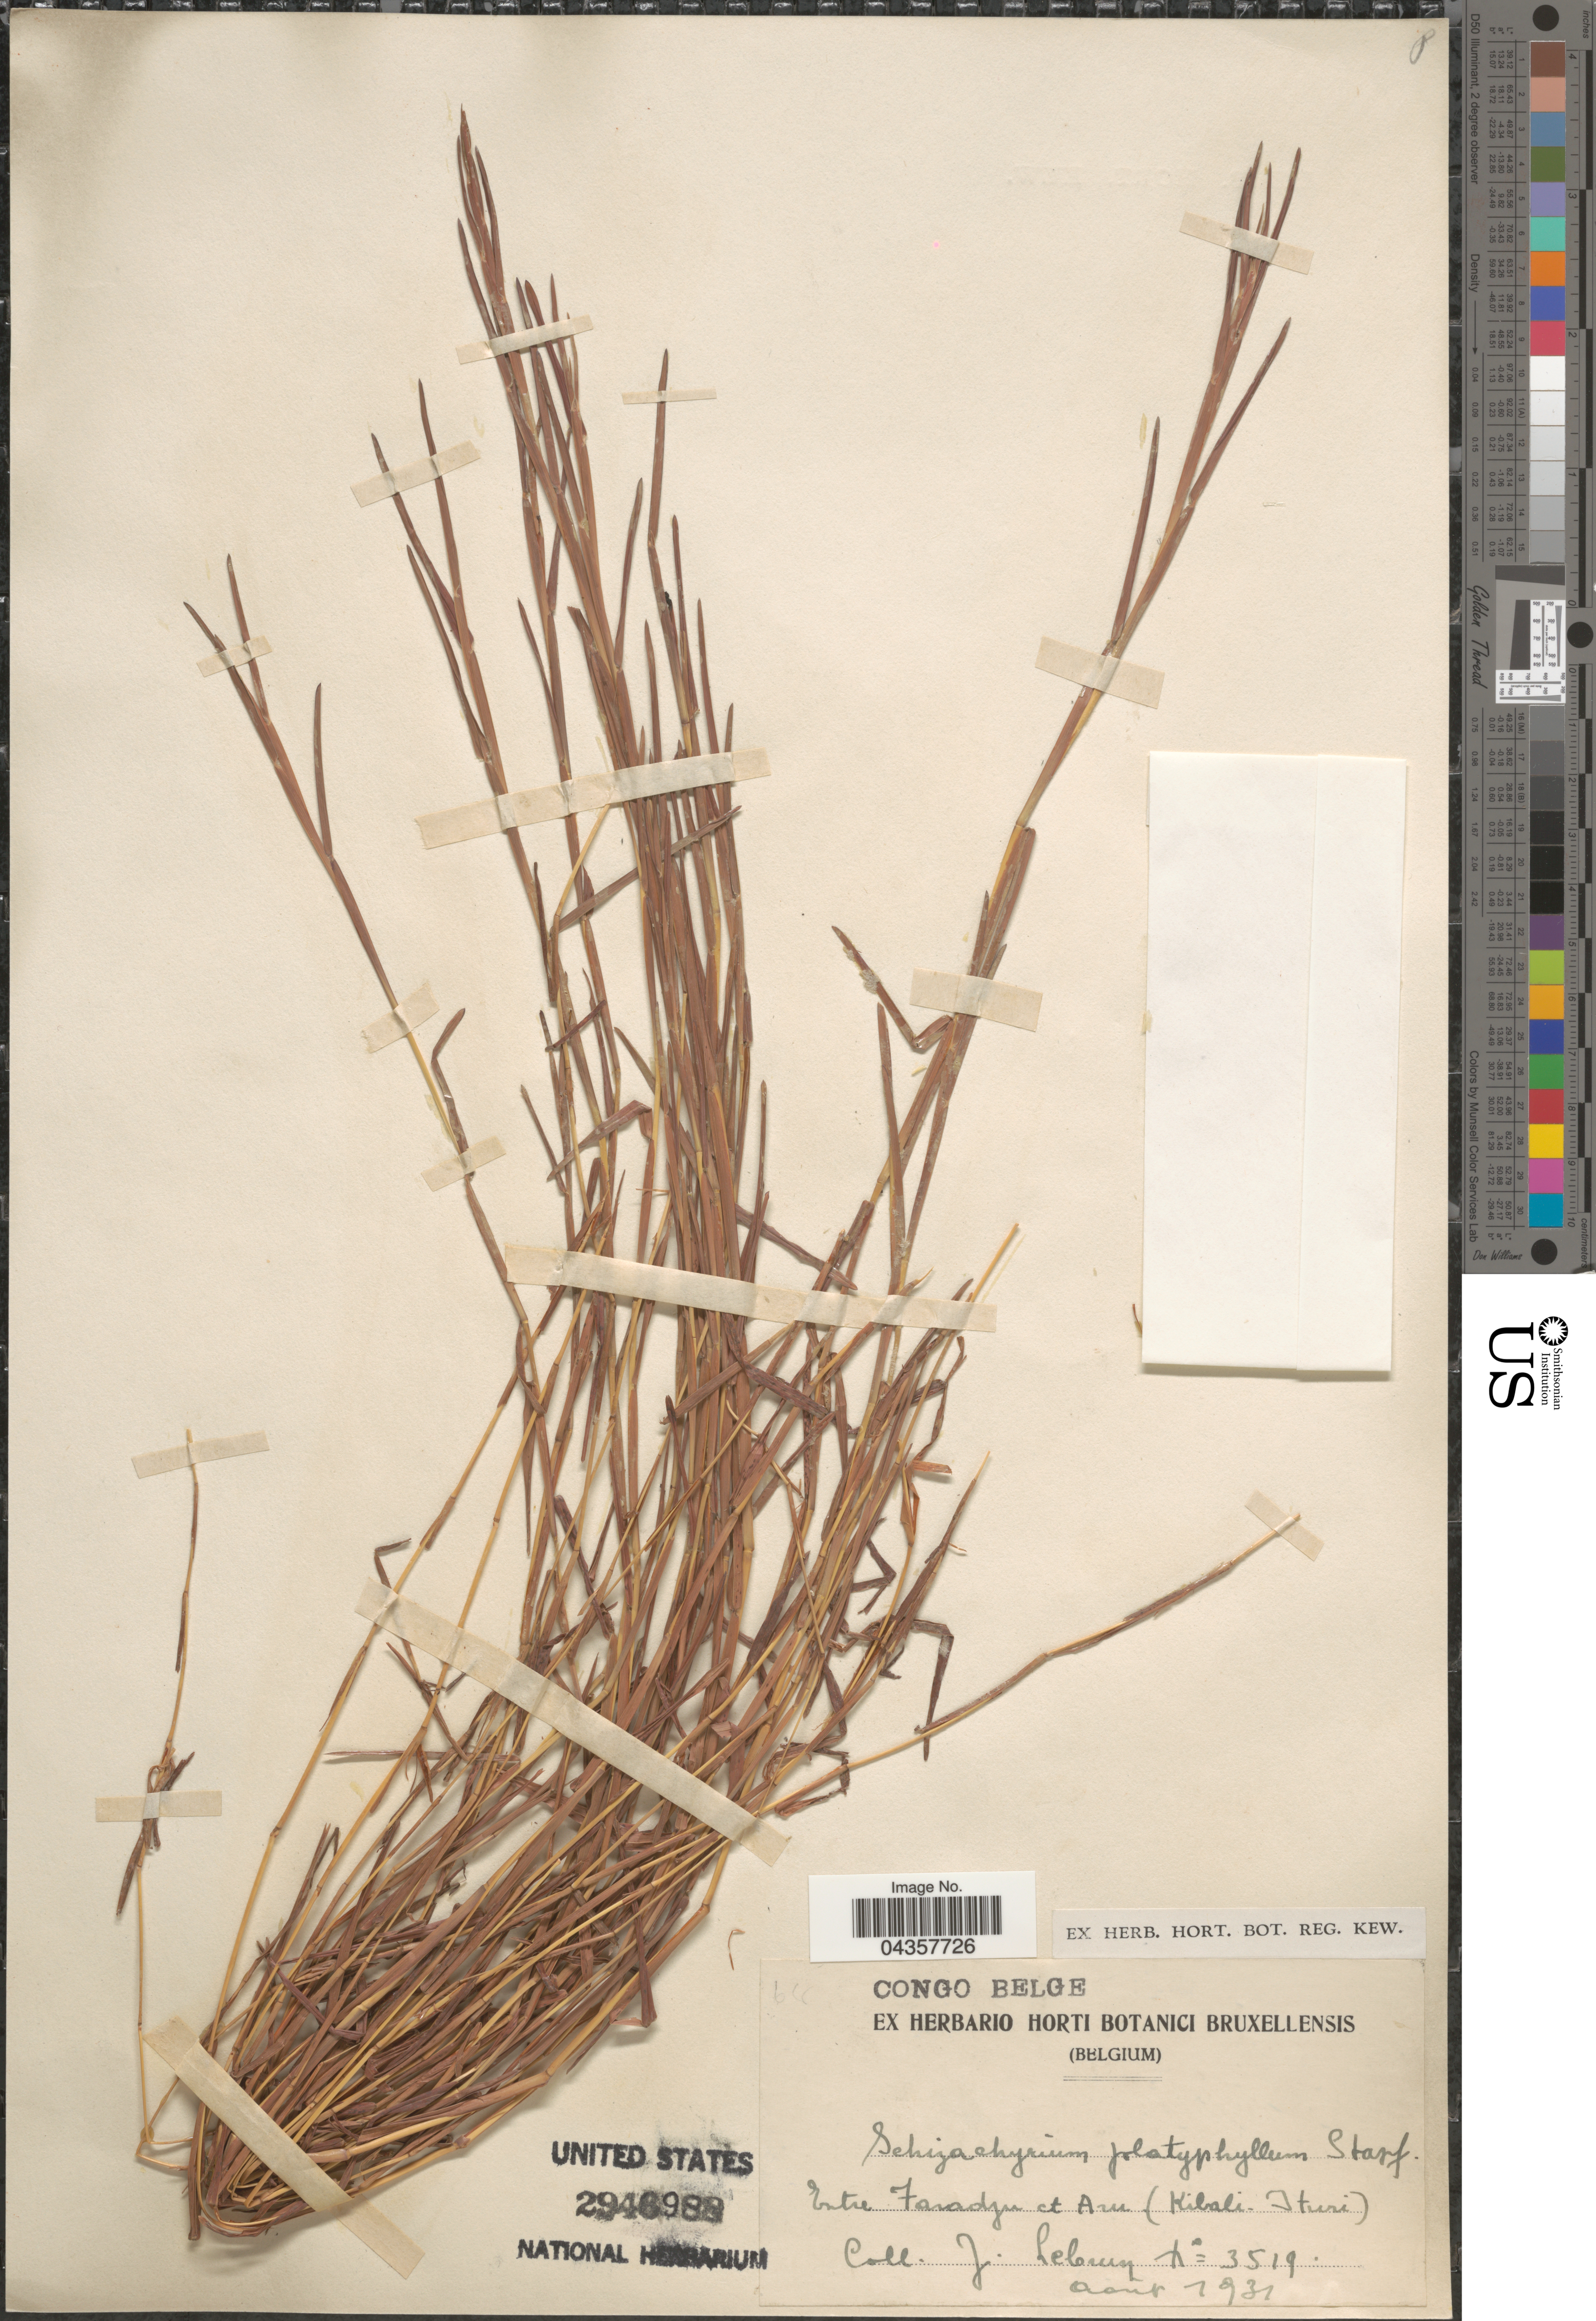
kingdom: Plantae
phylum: Tracheophyta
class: Liliopsida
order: Poales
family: Poaceae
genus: Schizachyrium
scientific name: Schizachyrium platyphyllum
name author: (Franch.) Stapf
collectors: J. A. Lebrun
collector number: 3519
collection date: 1931-08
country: Congo, Democratic Republic of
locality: Congo Belge. Entre Faradju et Aru (Kibali Ituri).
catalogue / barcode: US 2946988